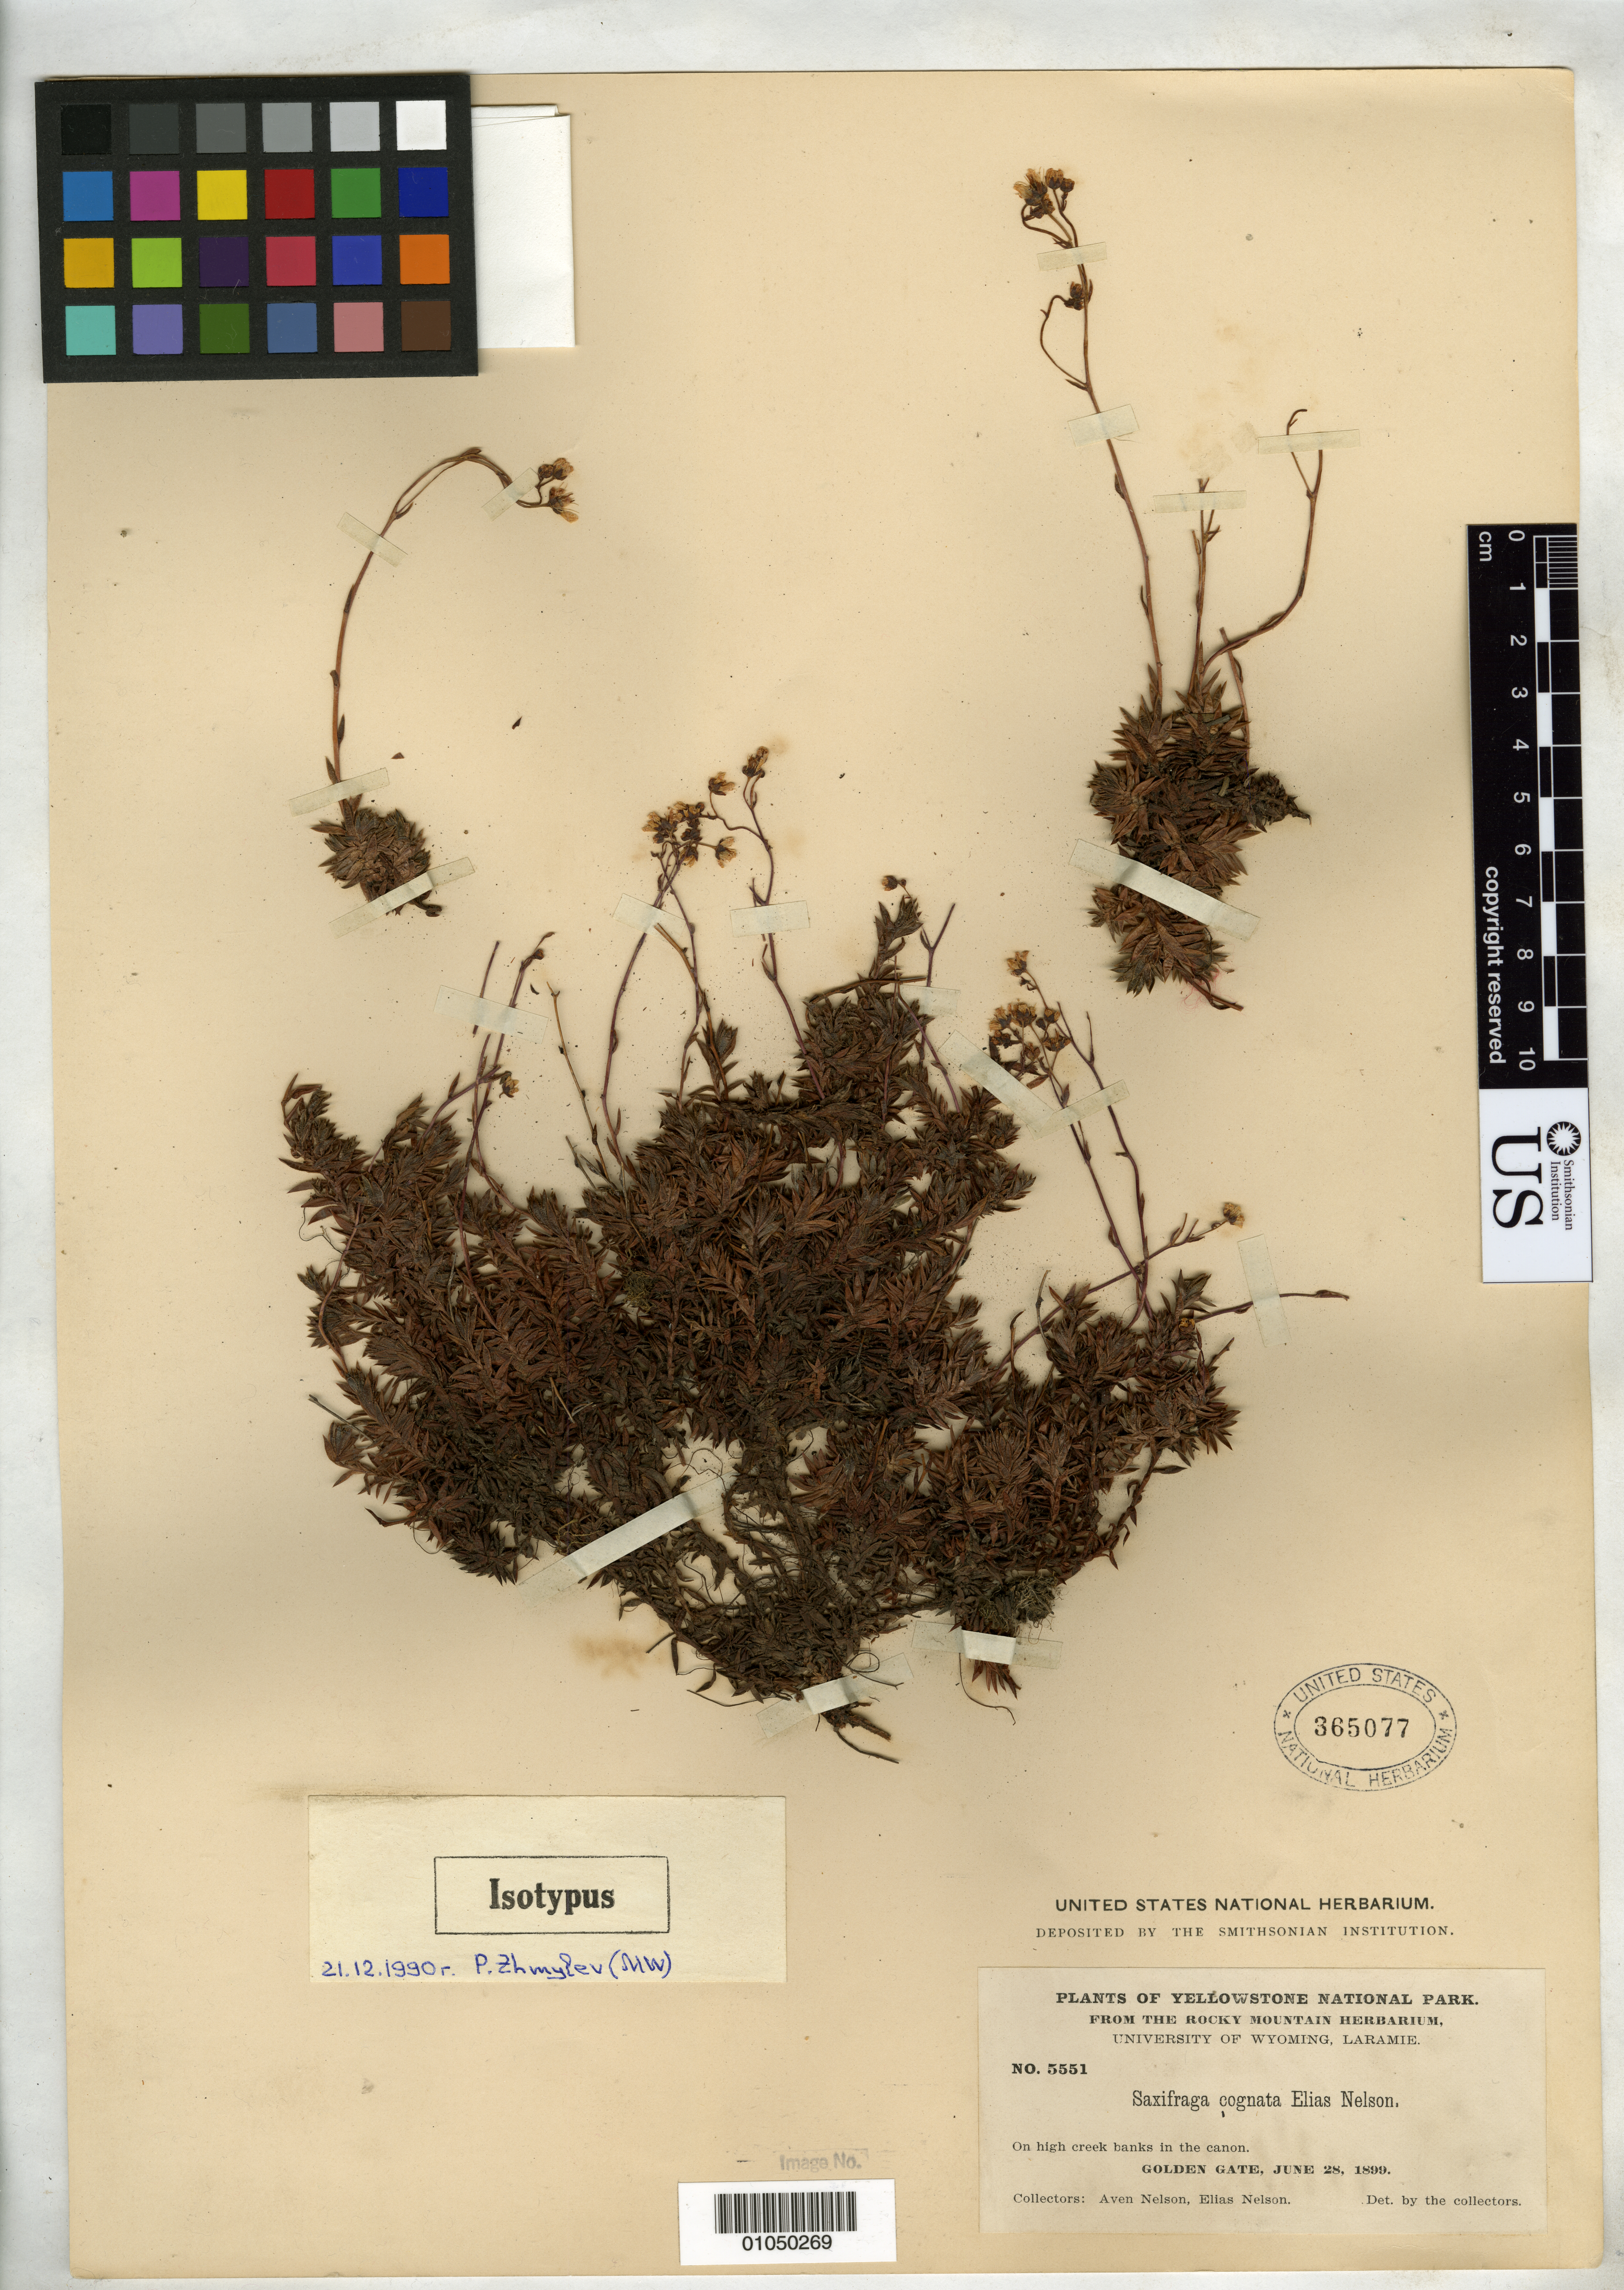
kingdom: Plantae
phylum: Tracheophyta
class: Magnoliopsida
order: Saxifragales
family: Saxifragaceae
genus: Saxifraga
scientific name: Saxifraga cognata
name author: E.E. Nelson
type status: Isotype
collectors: A. Nelson & E. Nelson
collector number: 5551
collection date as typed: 28 Jun 1899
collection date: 1899-06-28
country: United States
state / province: Wyoming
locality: Yellowstone National Park, Golden Gate.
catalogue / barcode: US 365077